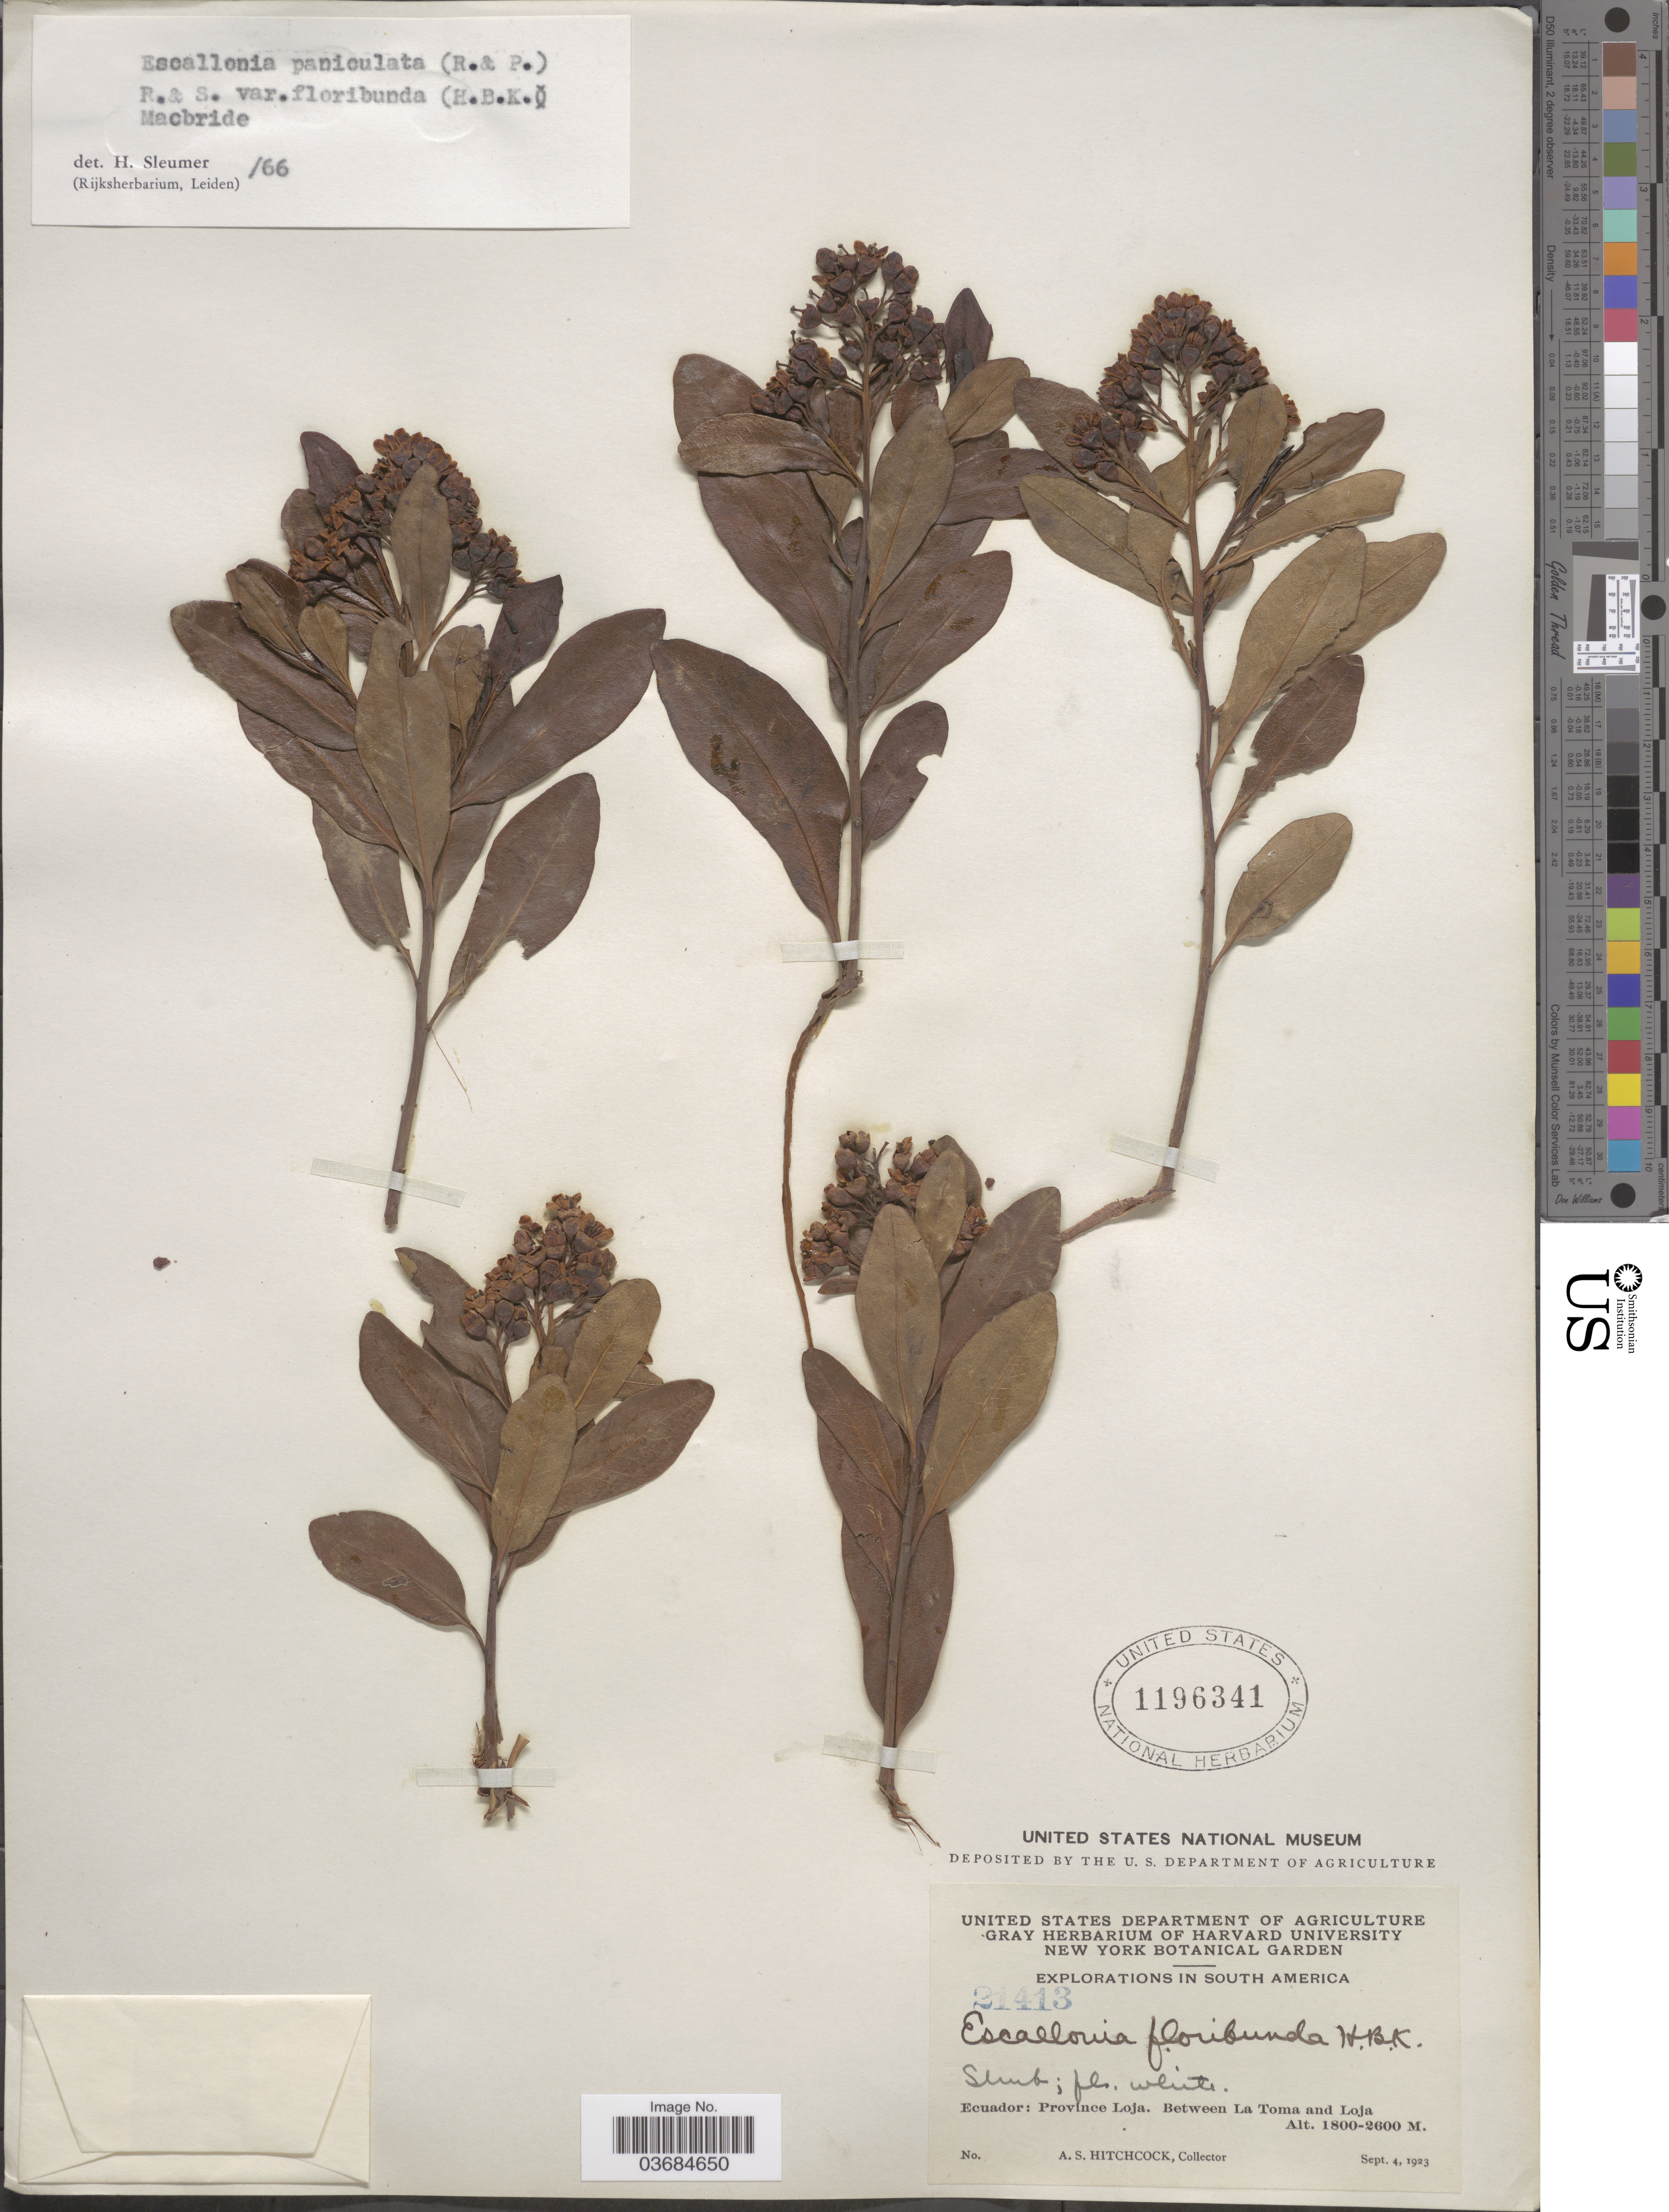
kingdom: Plantae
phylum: Tracheophyta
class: Magnoliopsida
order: Escalloniales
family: Escalloniaceae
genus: Escallonia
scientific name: Escallonia paniculata var. floribunda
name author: (Kunth) J.F. Macbr.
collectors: A. S. Hitchcock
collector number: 21413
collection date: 1923-09-04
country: Ecuador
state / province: Loja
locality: Explorations in South America. Between La Toma and Loja.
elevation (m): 1800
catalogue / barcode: US 1196341